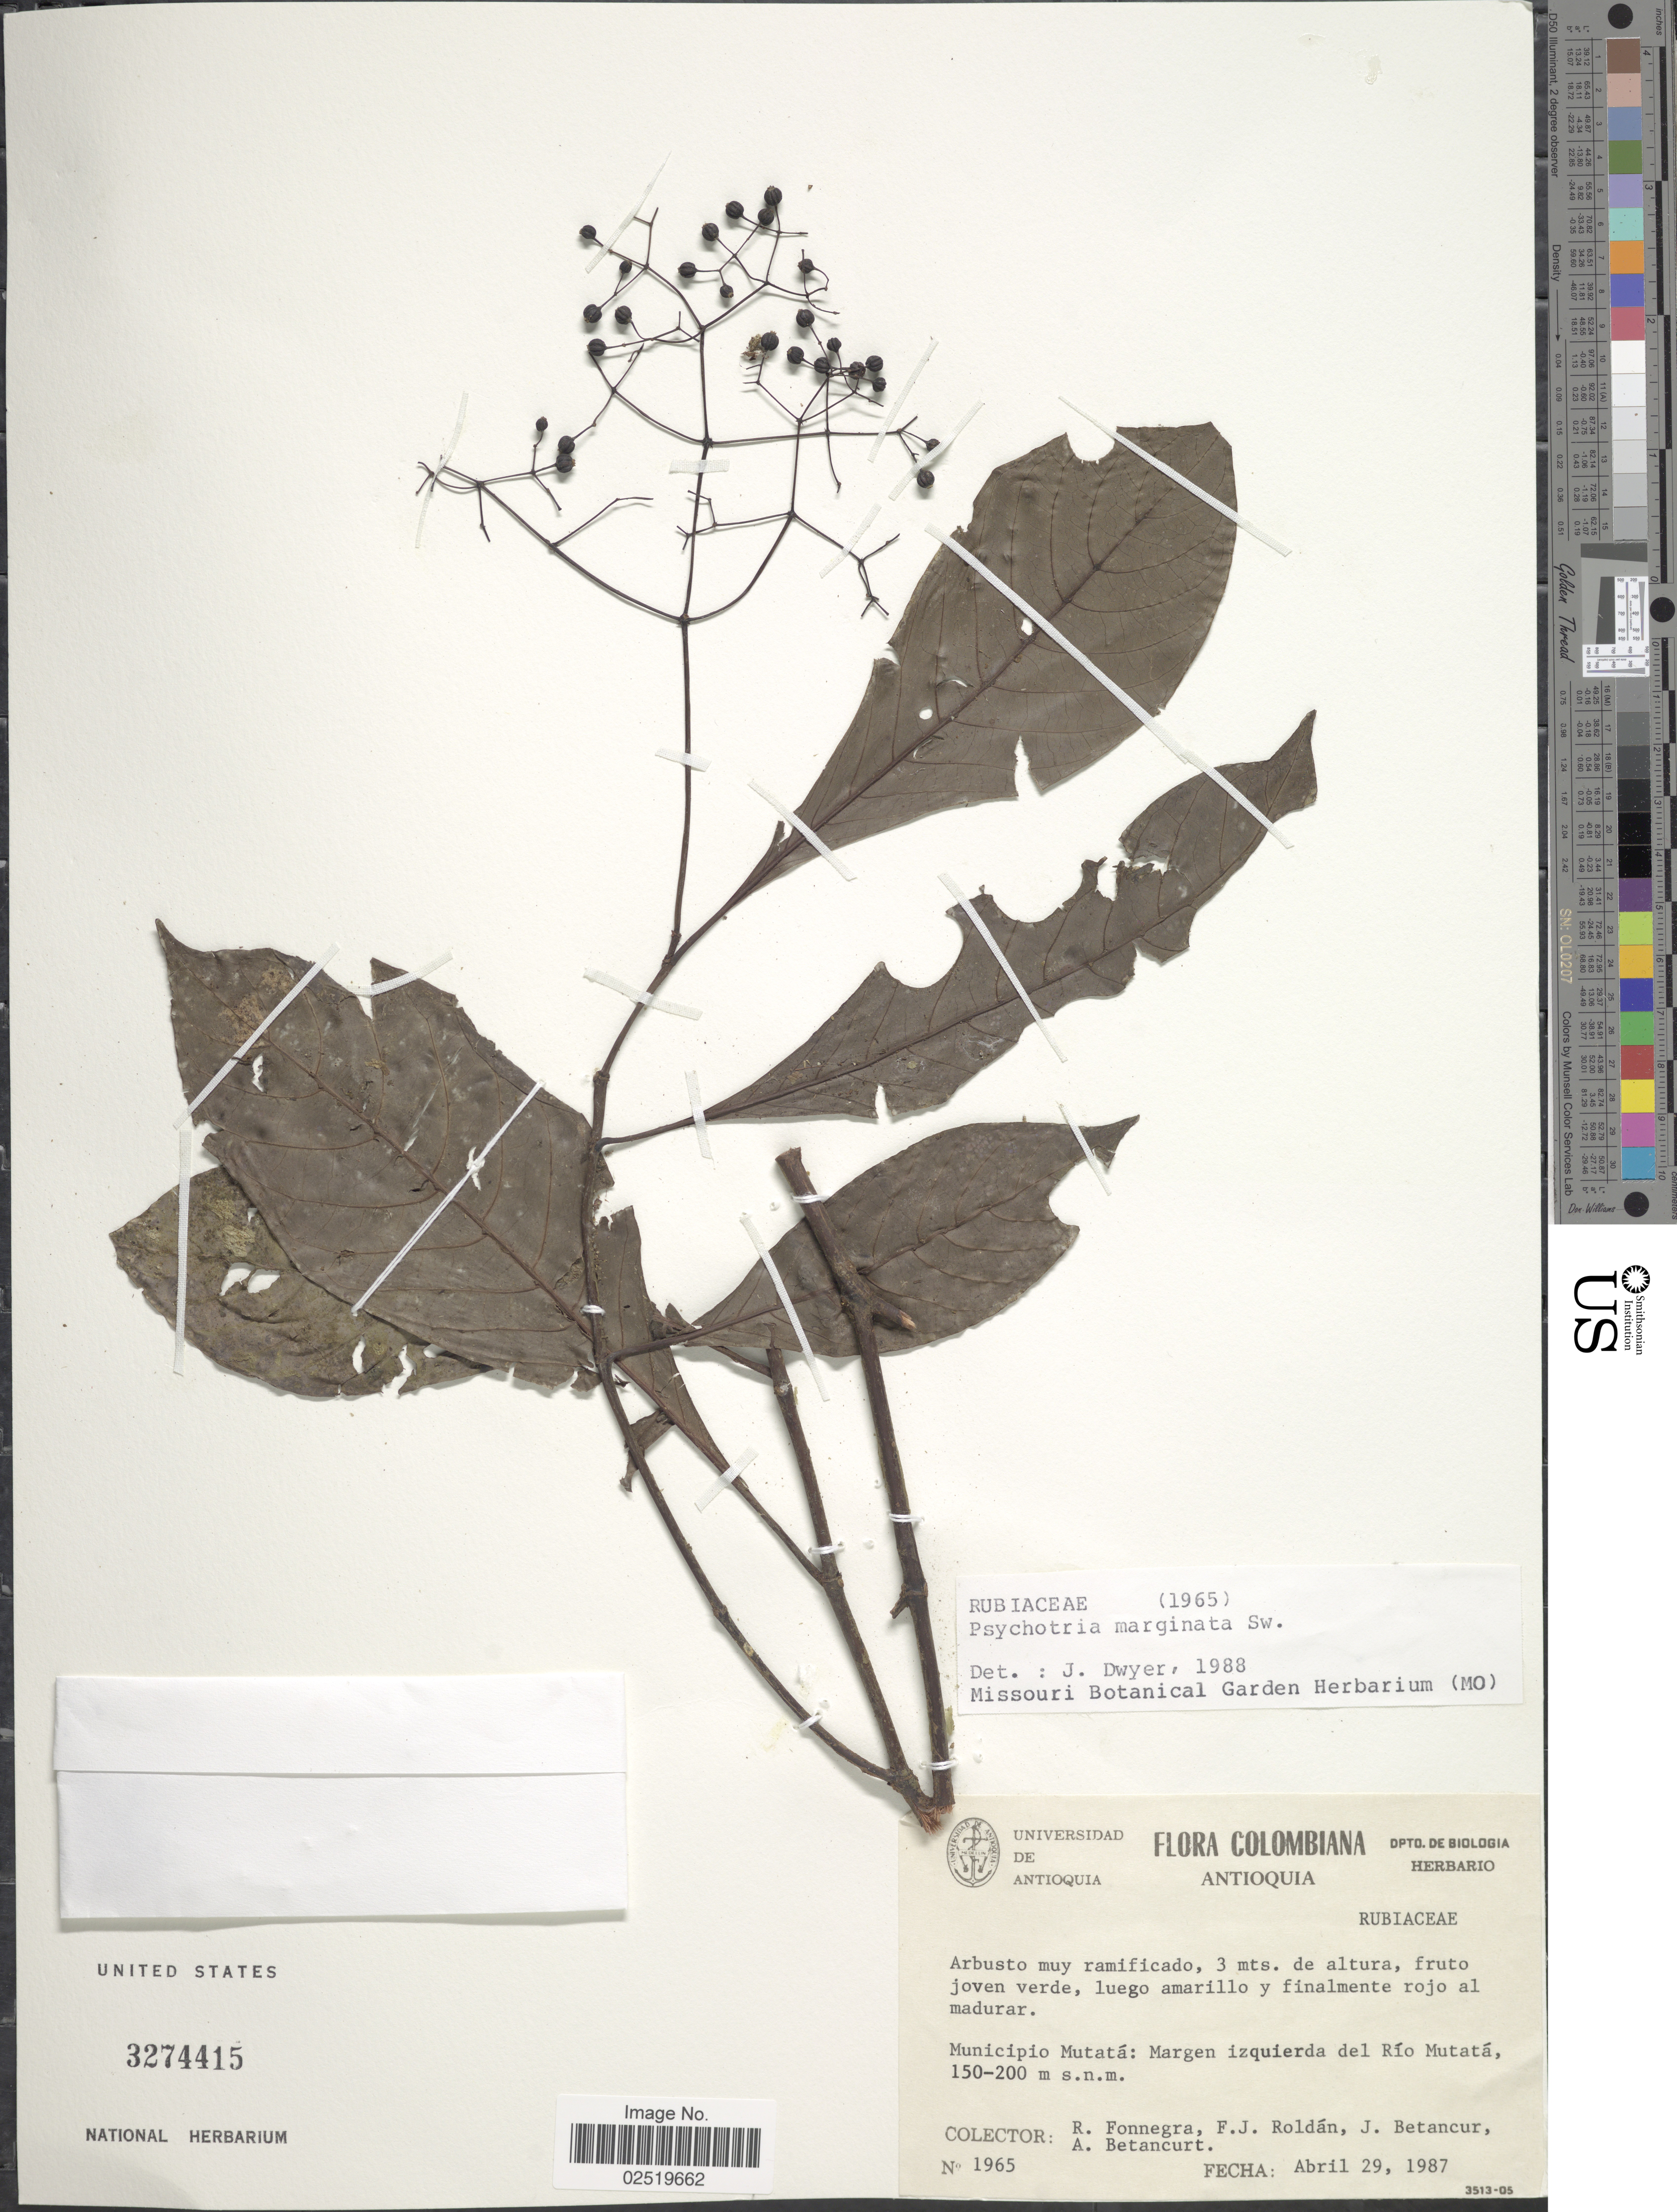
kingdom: Plantae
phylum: Tracheophyta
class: Magnoliopsida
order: Gentianales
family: Rubiaceae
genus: Psychotria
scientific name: Psychotria marginata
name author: Sw.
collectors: R. Fonnegra, F. J. Roldán, J. Betancur & A. Betancurt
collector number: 1965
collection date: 1987-04-29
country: Colombia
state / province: Antioquia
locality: Municipio Mutata: Margen izquierda del Rio Mutata.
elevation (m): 150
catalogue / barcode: US 3274415